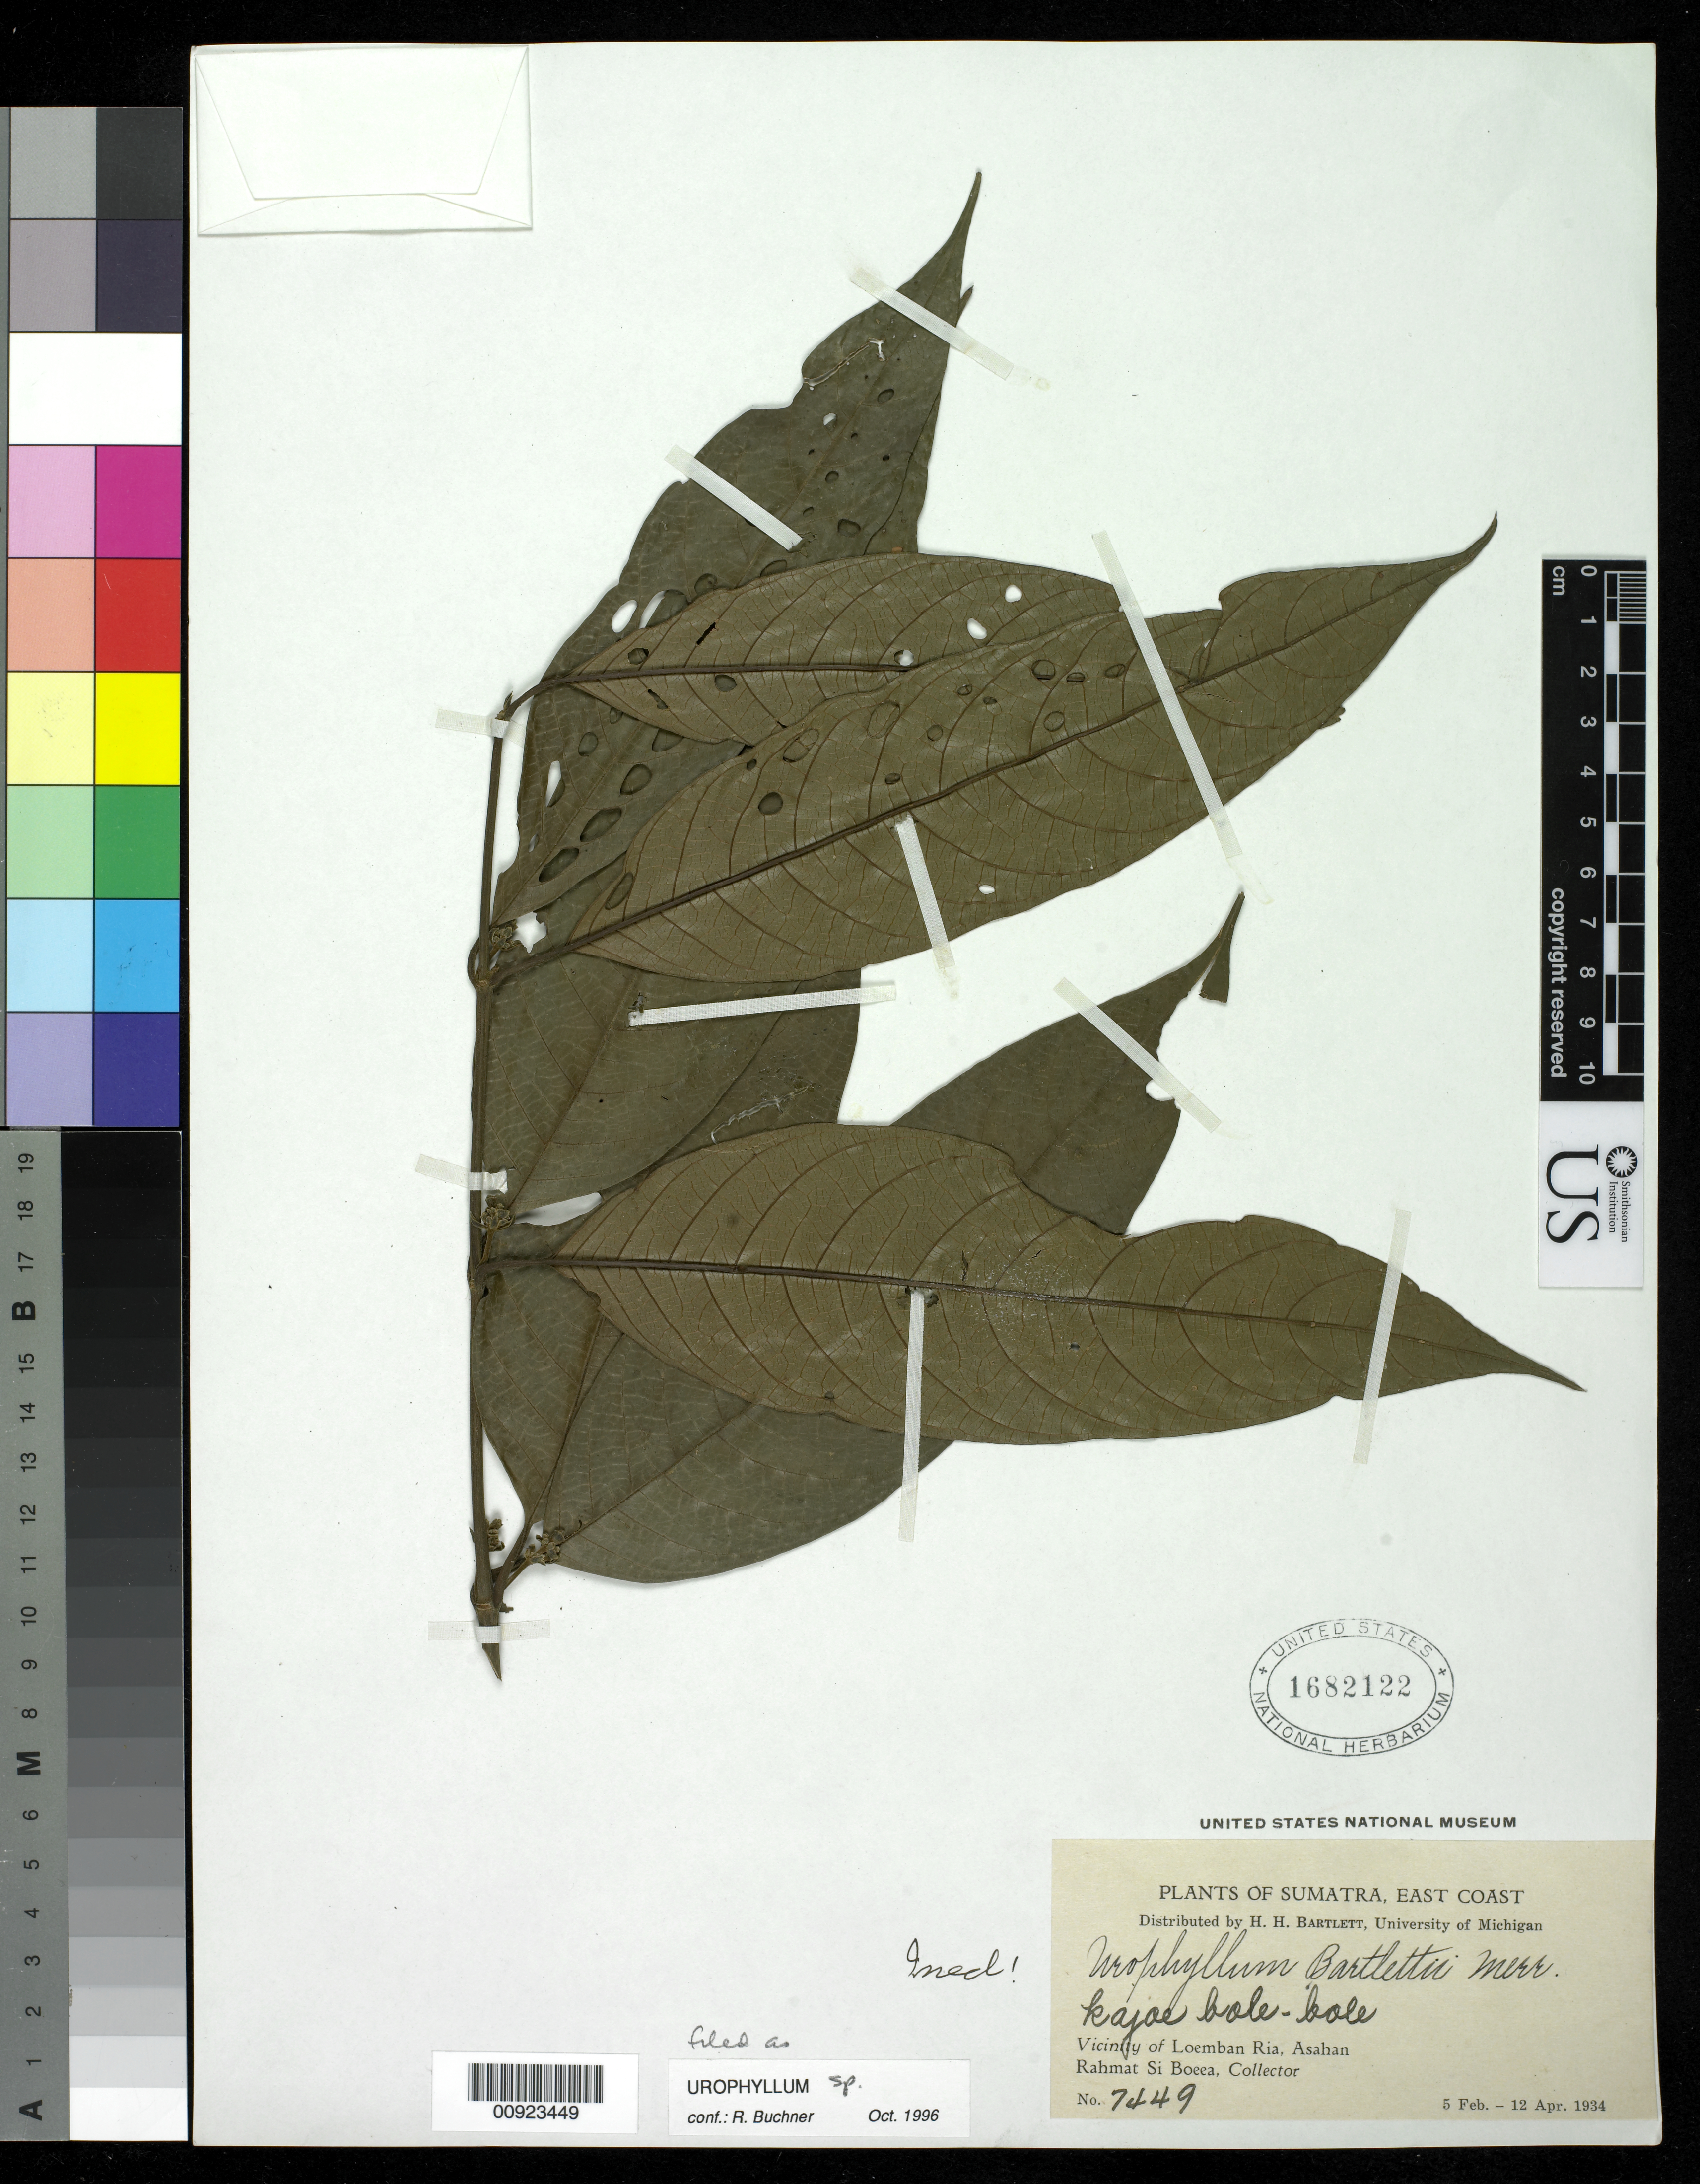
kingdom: Plantae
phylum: Tracheophyta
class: Magnoliopsida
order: Gentianales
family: Rubiaceae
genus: Urophyllum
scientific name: Urophyllum sp.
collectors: Rahmat Si Boeea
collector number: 7449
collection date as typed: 05 Feb 1934 to 12 Apr 1934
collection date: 1934-02-05/1934-04-12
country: Indonesia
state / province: Sumatra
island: Sumatra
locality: Vicinity of Loemban Ria, Asahan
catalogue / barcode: US 1682122